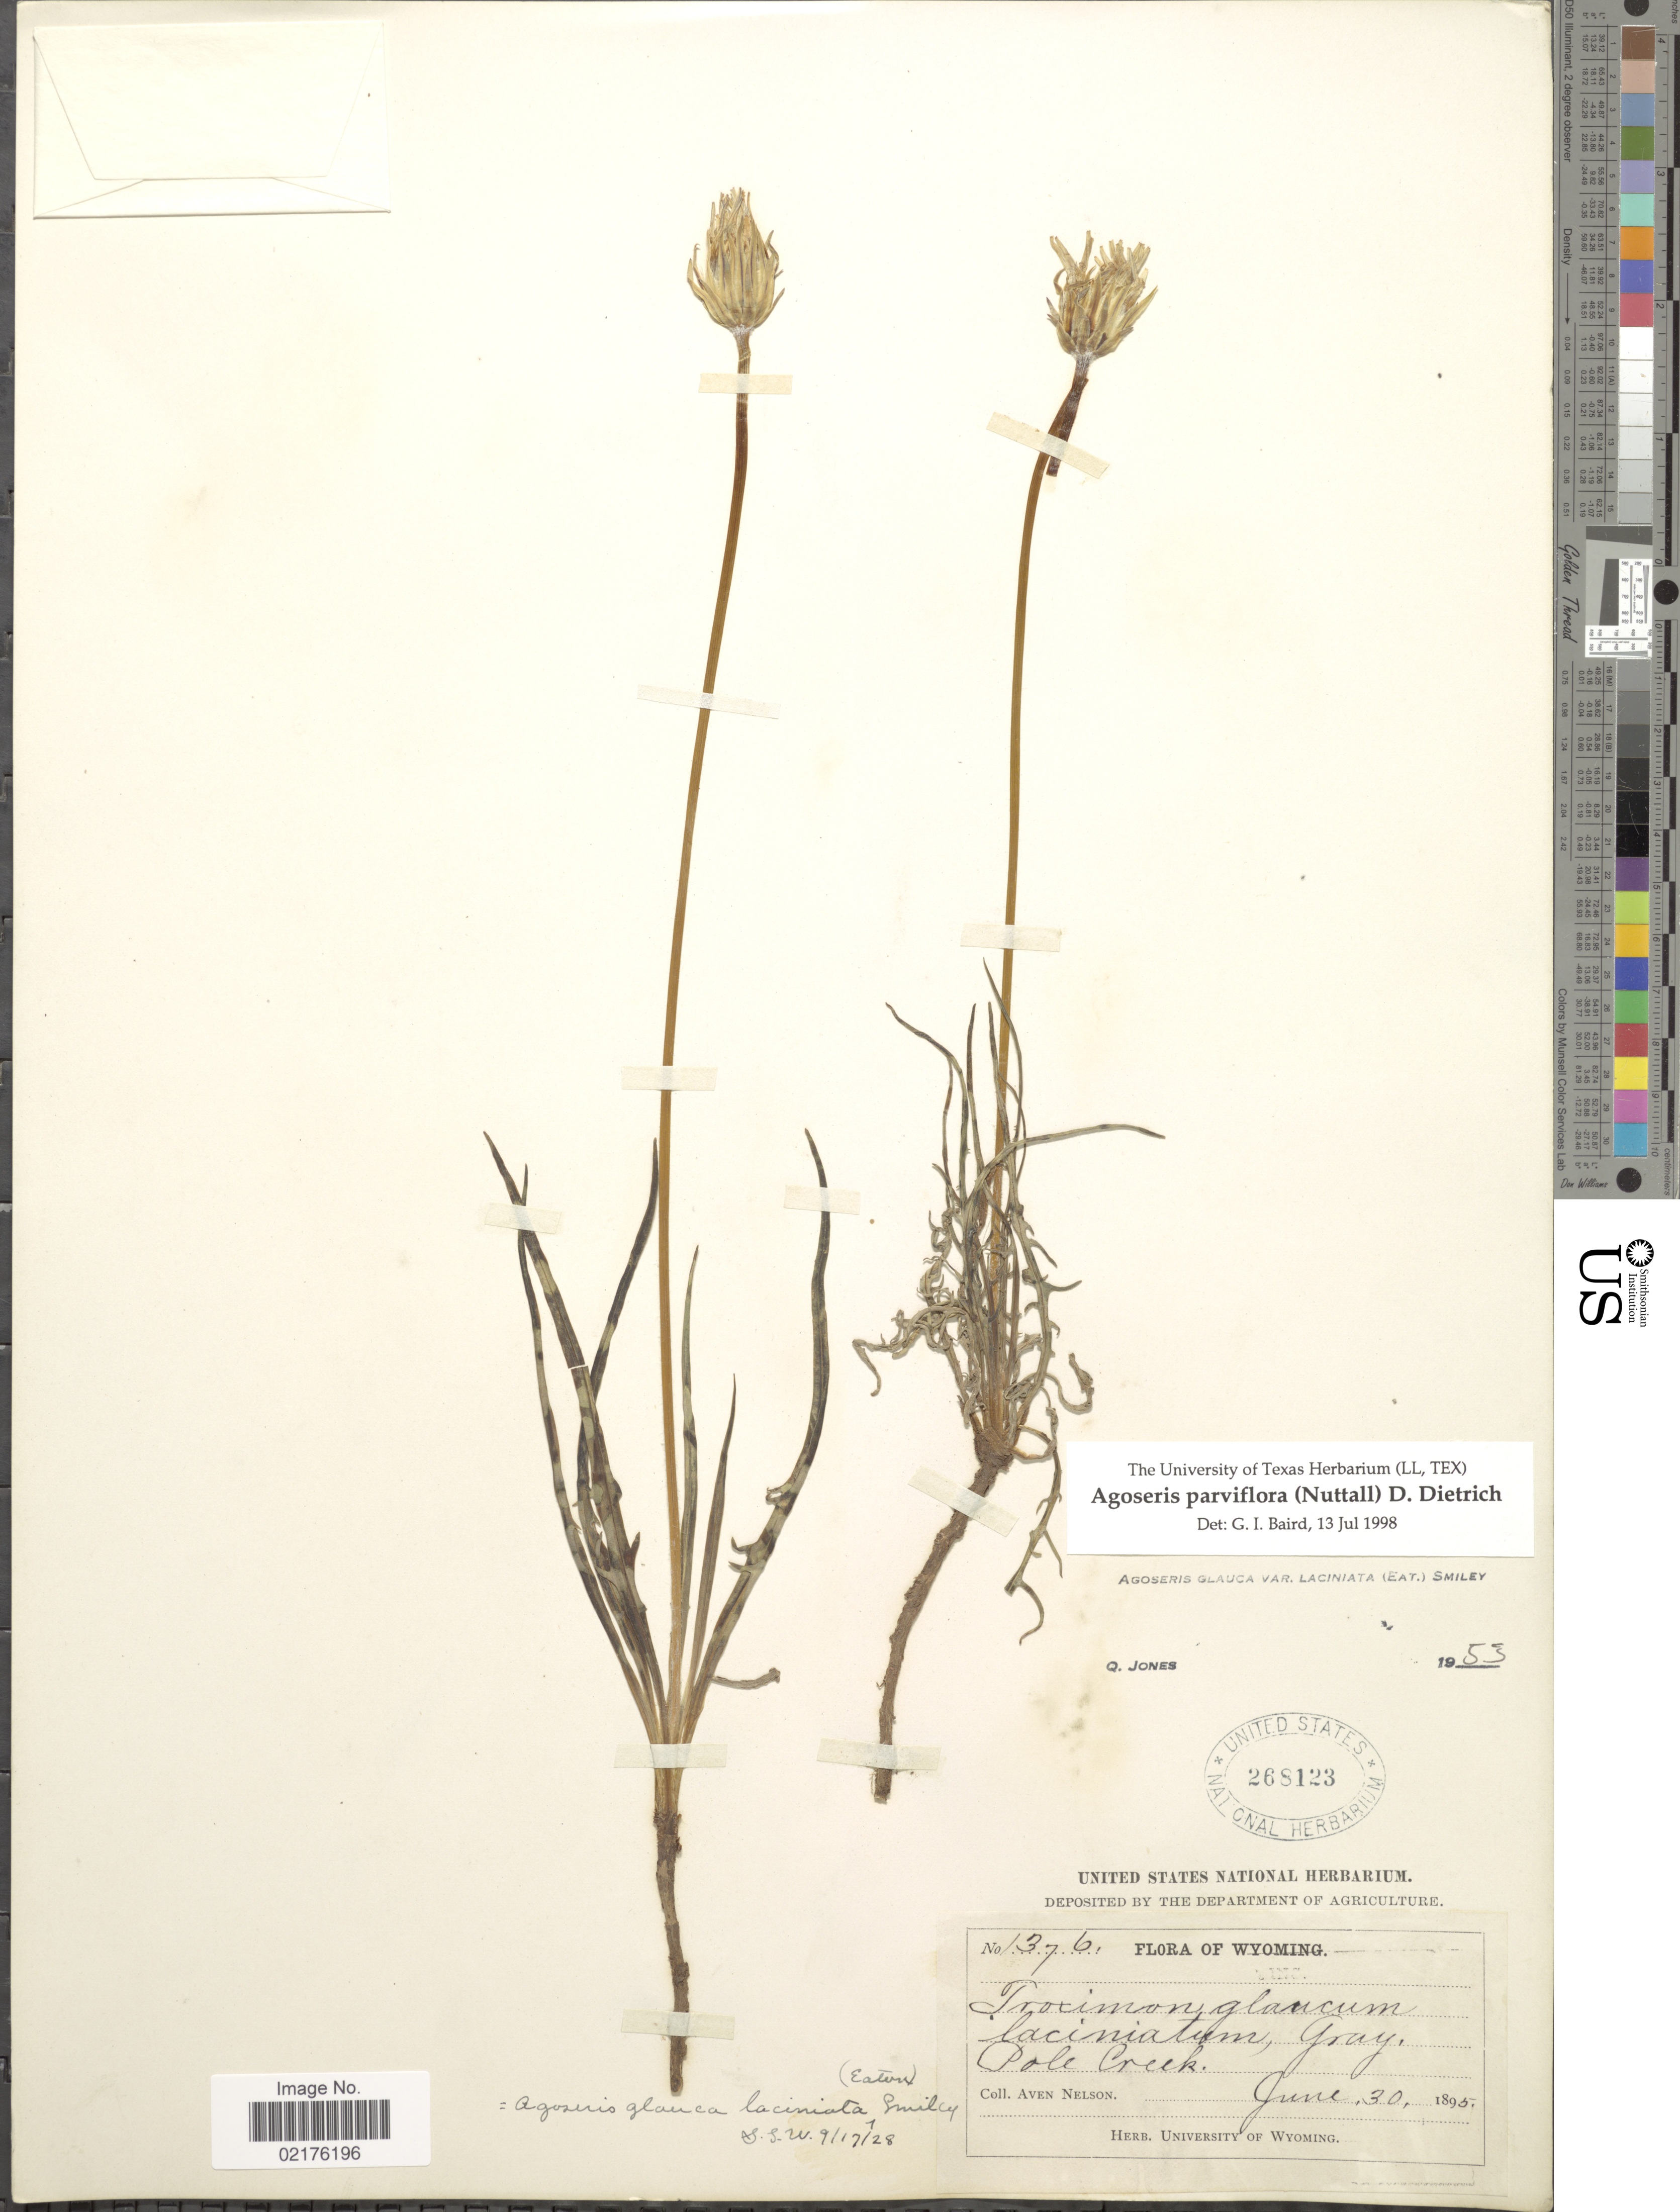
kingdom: Plantae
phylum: Tracheophyta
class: Magnoliopsida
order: Asterales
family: Asteraceae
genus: Agoseris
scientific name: Agoseris parviflora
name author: (Nutt.) D. Dietr.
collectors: A. Nelson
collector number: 1376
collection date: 1895-06-30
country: United States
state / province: Wyoming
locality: Pole Creek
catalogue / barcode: US 268123